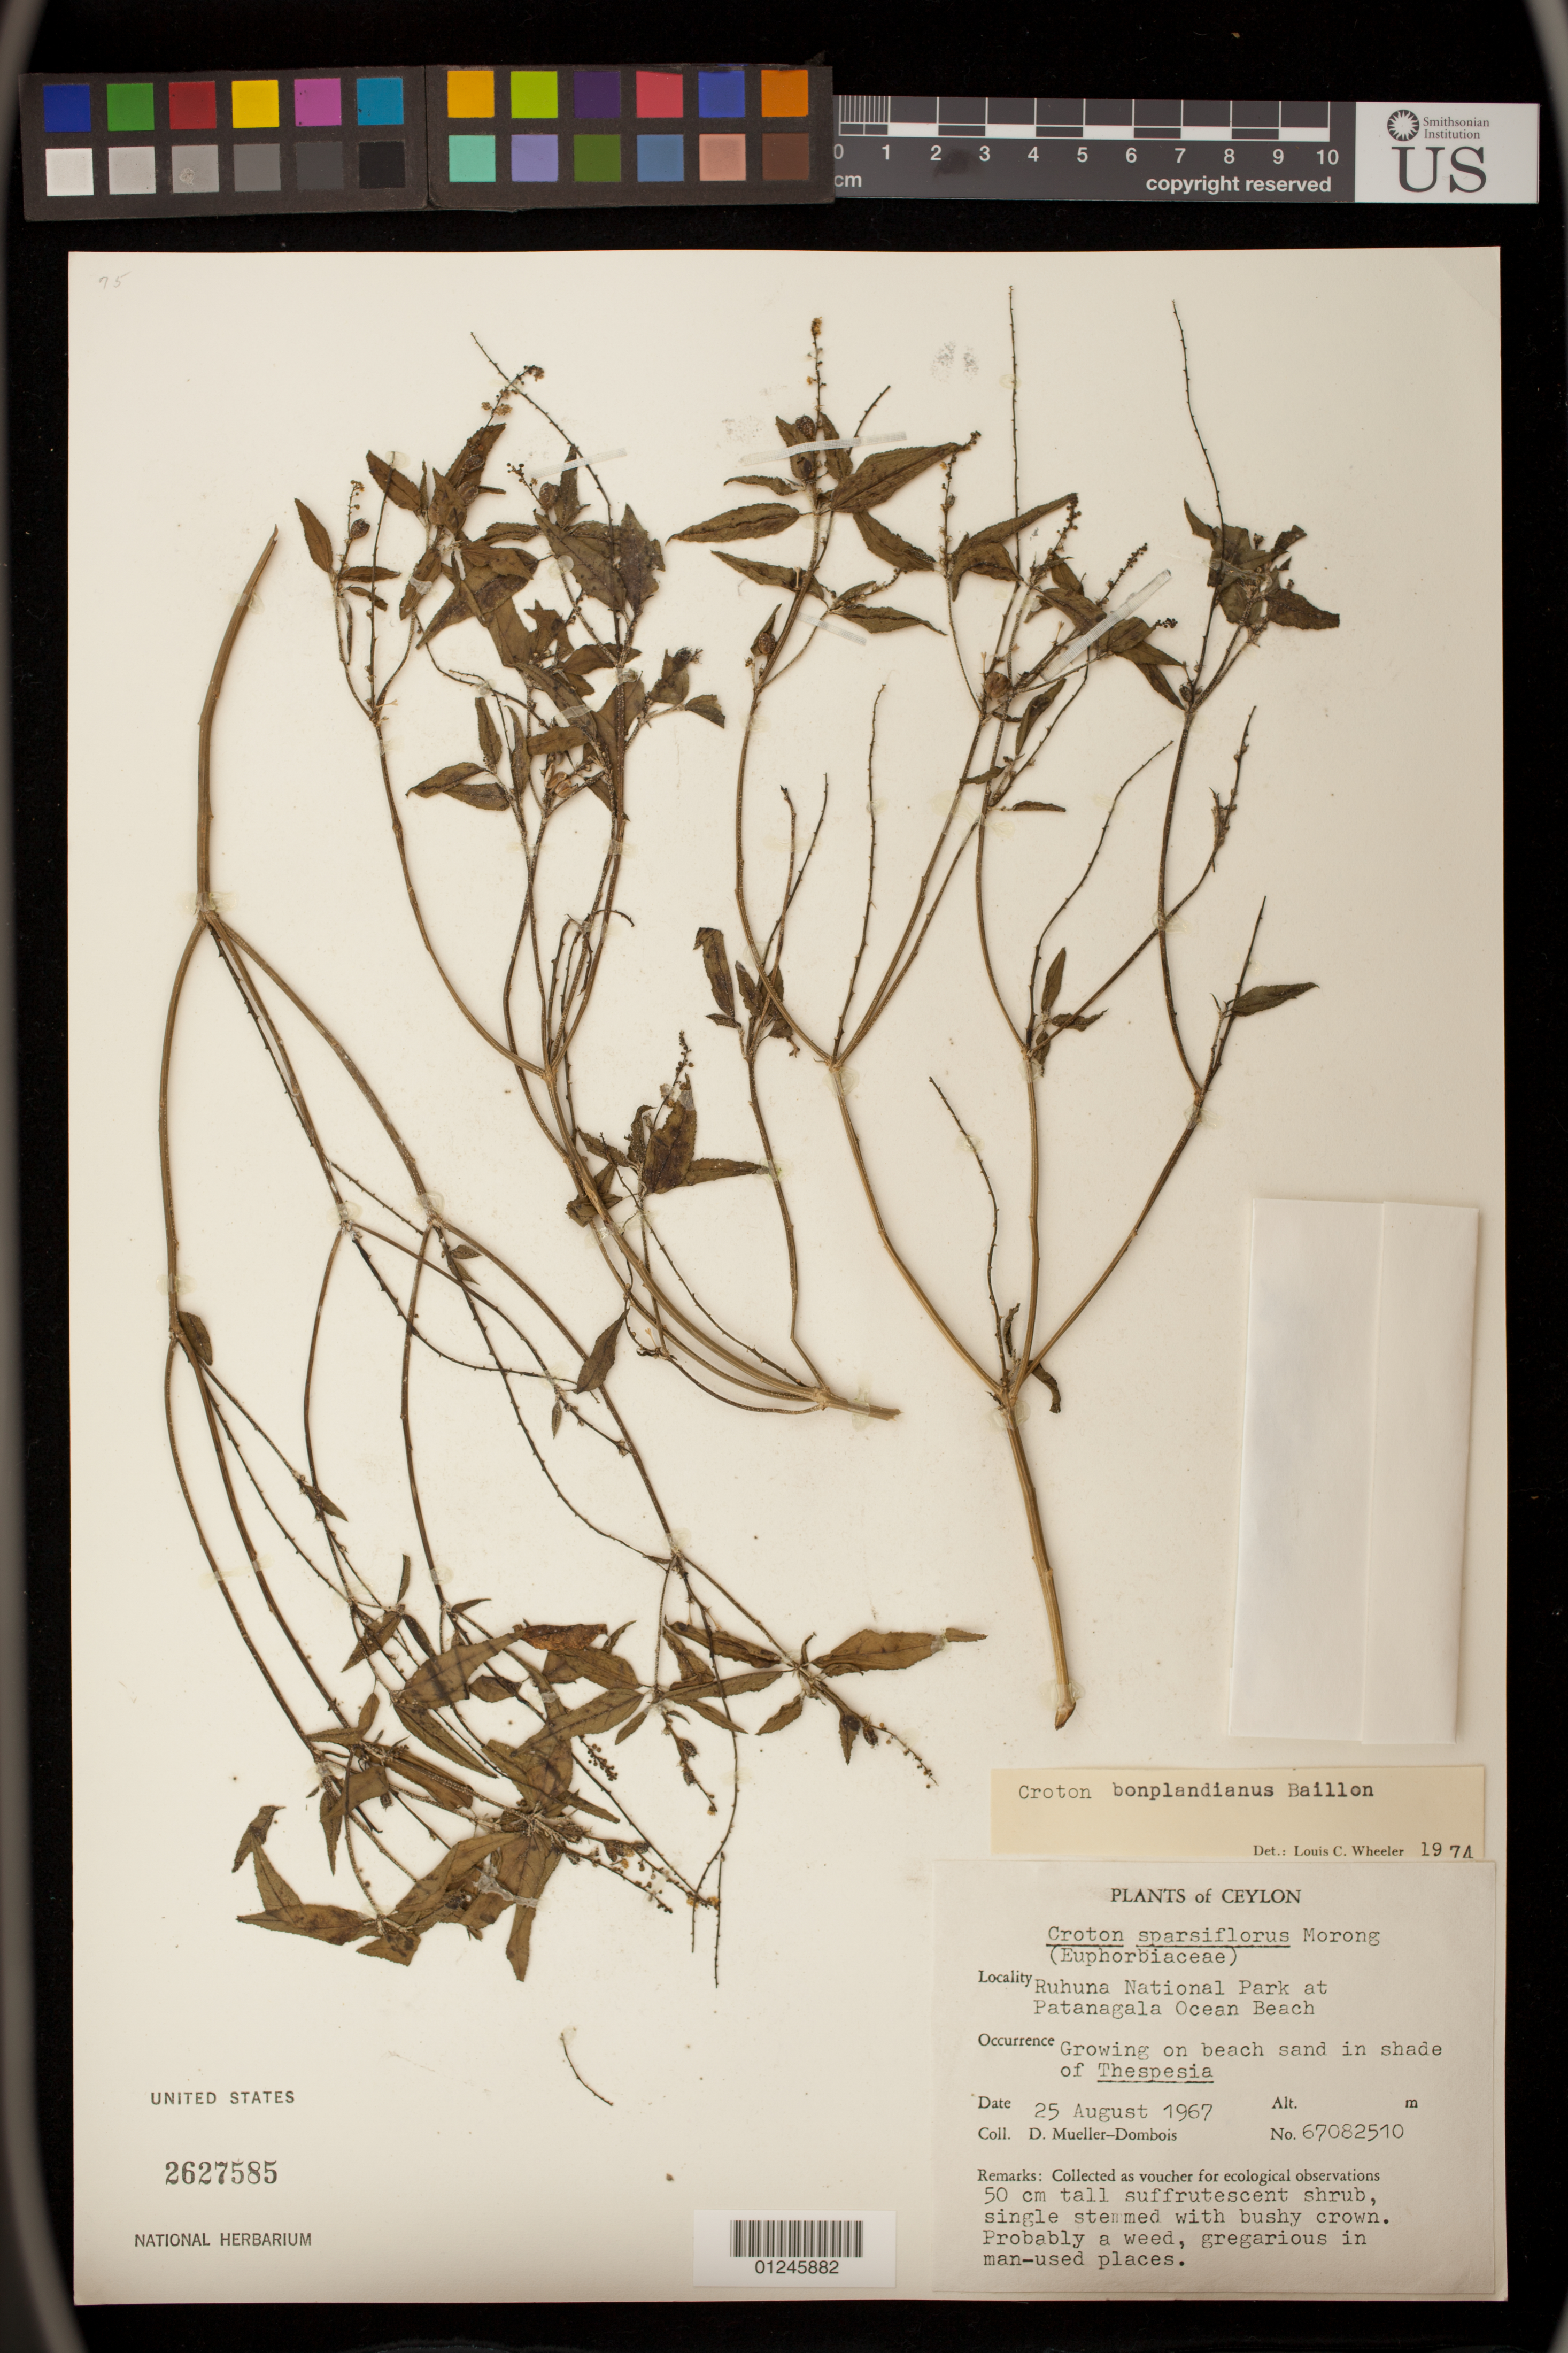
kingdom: Plantae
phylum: Tracheophyta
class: Magnoliopsida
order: Malpighiales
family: Euphorbiaceae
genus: Croton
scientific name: Croton bonplandianus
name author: Baill.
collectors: D. Mueller-Dombois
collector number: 67082510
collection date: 1967-08-25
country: Sri Lanka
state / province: Southern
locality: Ruhuna National Park at Patanagala Ocean Beach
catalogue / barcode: US 2627585